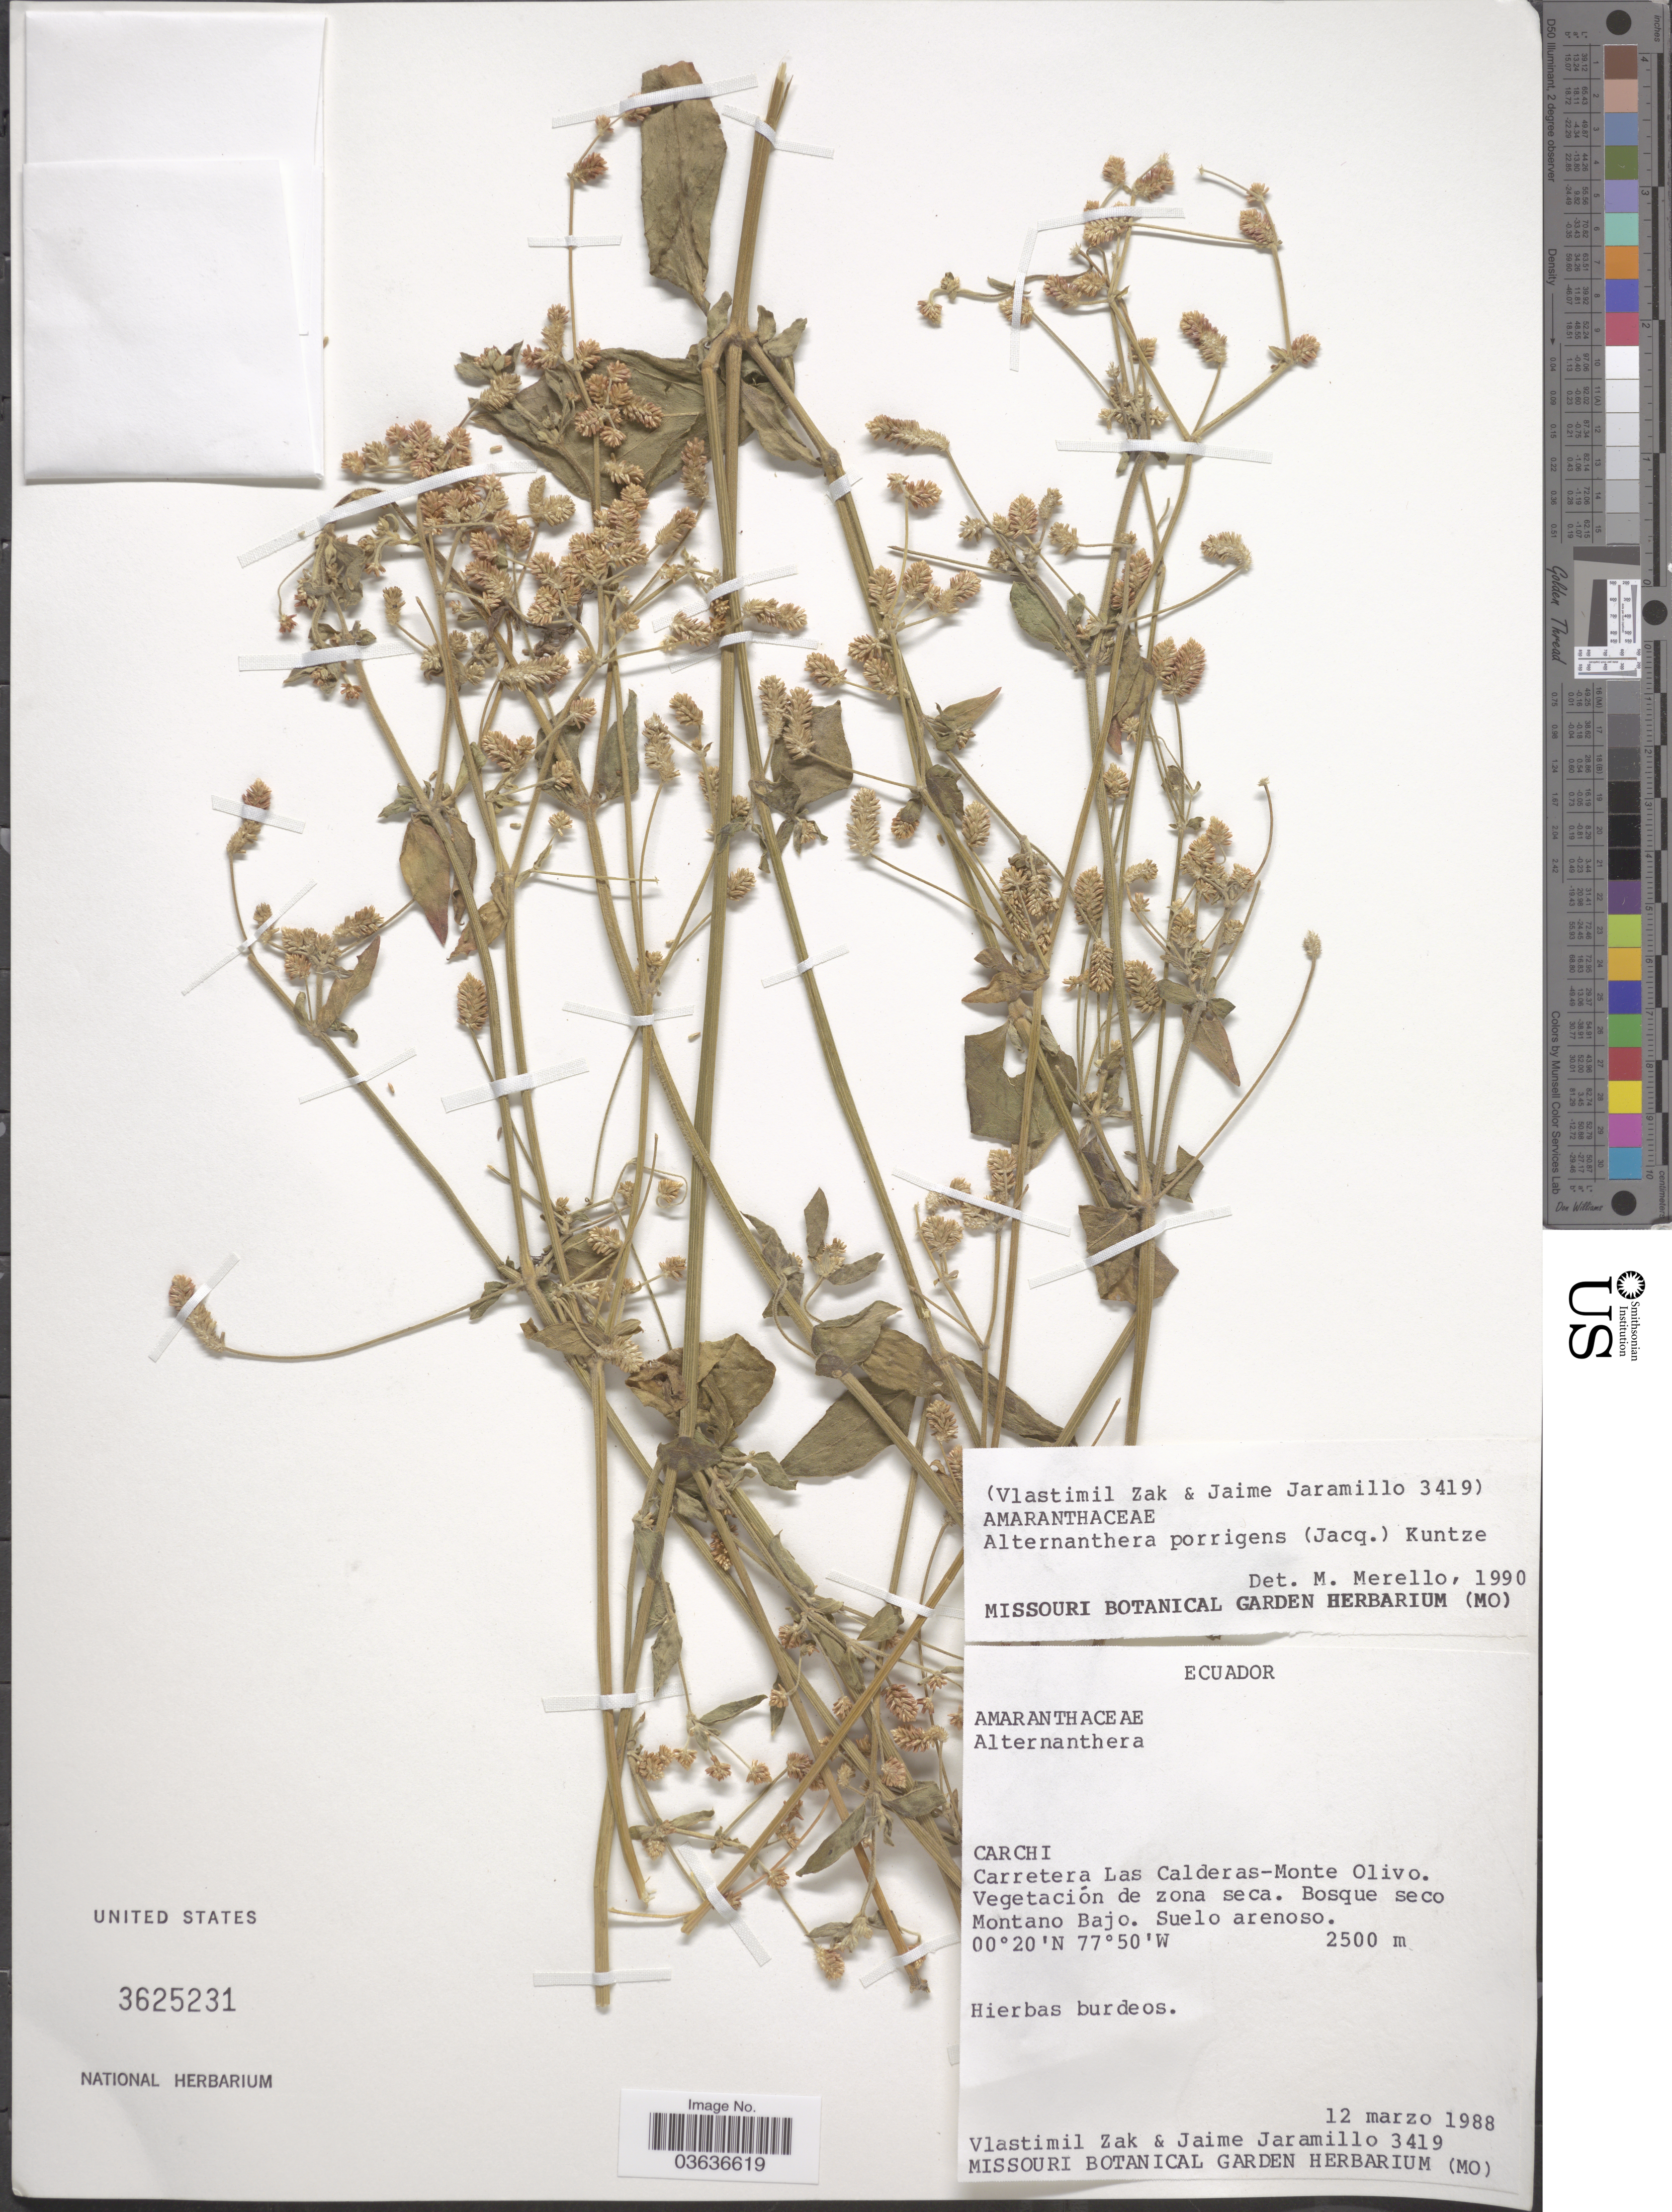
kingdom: Plantae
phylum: Tracheophyta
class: Magnoliopsida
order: Caryophyllales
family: Amaranthaceae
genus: Alternanthera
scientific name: Alternanthera porrigens var. porrigens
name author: (Jacq.) Kuntze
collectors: V. Zak & J. Jaramillo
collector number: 3419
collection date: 1988-03-12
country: Ecuador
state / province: Carchi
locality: Carretera Las Calderas-Monte Olivo.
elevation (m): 2500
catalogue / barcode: US 3625231